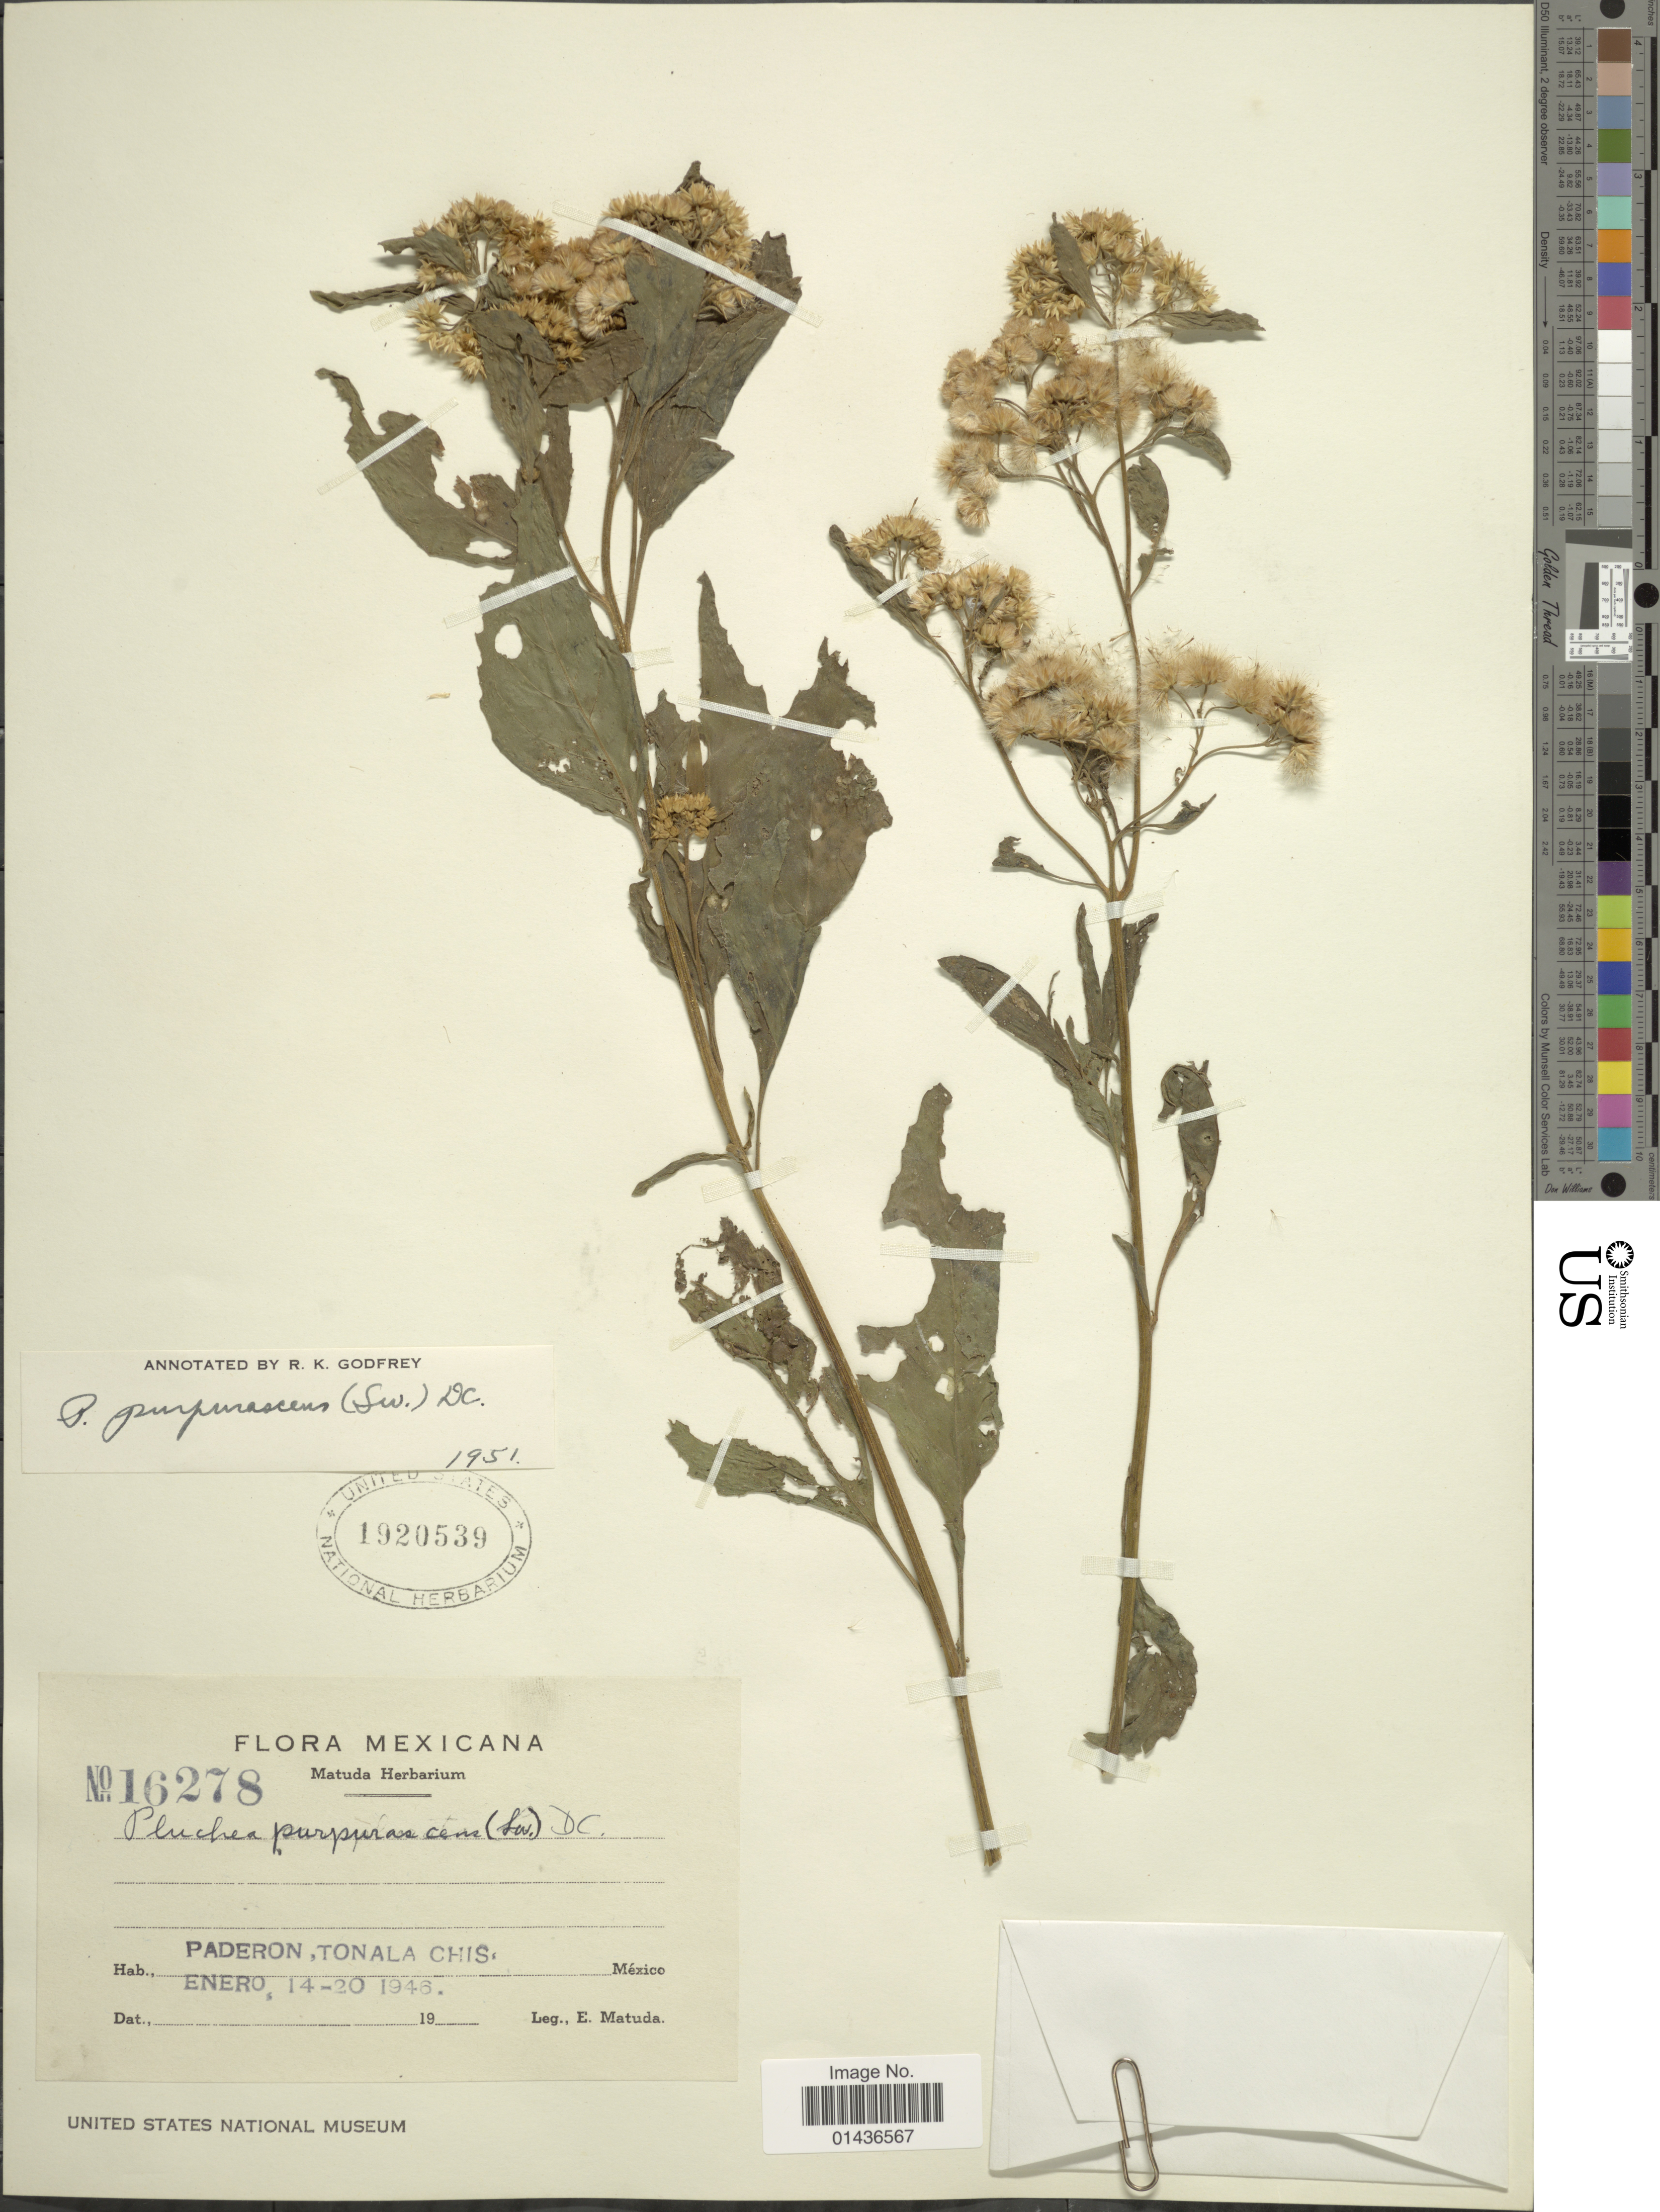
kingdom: Plantae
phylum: Tracheophyta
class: Magnoliopsida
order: Asterales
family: Asteraceae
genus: Pluchea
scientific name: Pluchea odorata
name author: (L.) Cass.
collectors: E. Matuda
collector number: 16278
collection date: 1946-01-14/1946-01-20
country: Mexico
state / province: Chiapas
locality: Paderon, Tonala, Chis.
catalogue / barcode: US 1920539